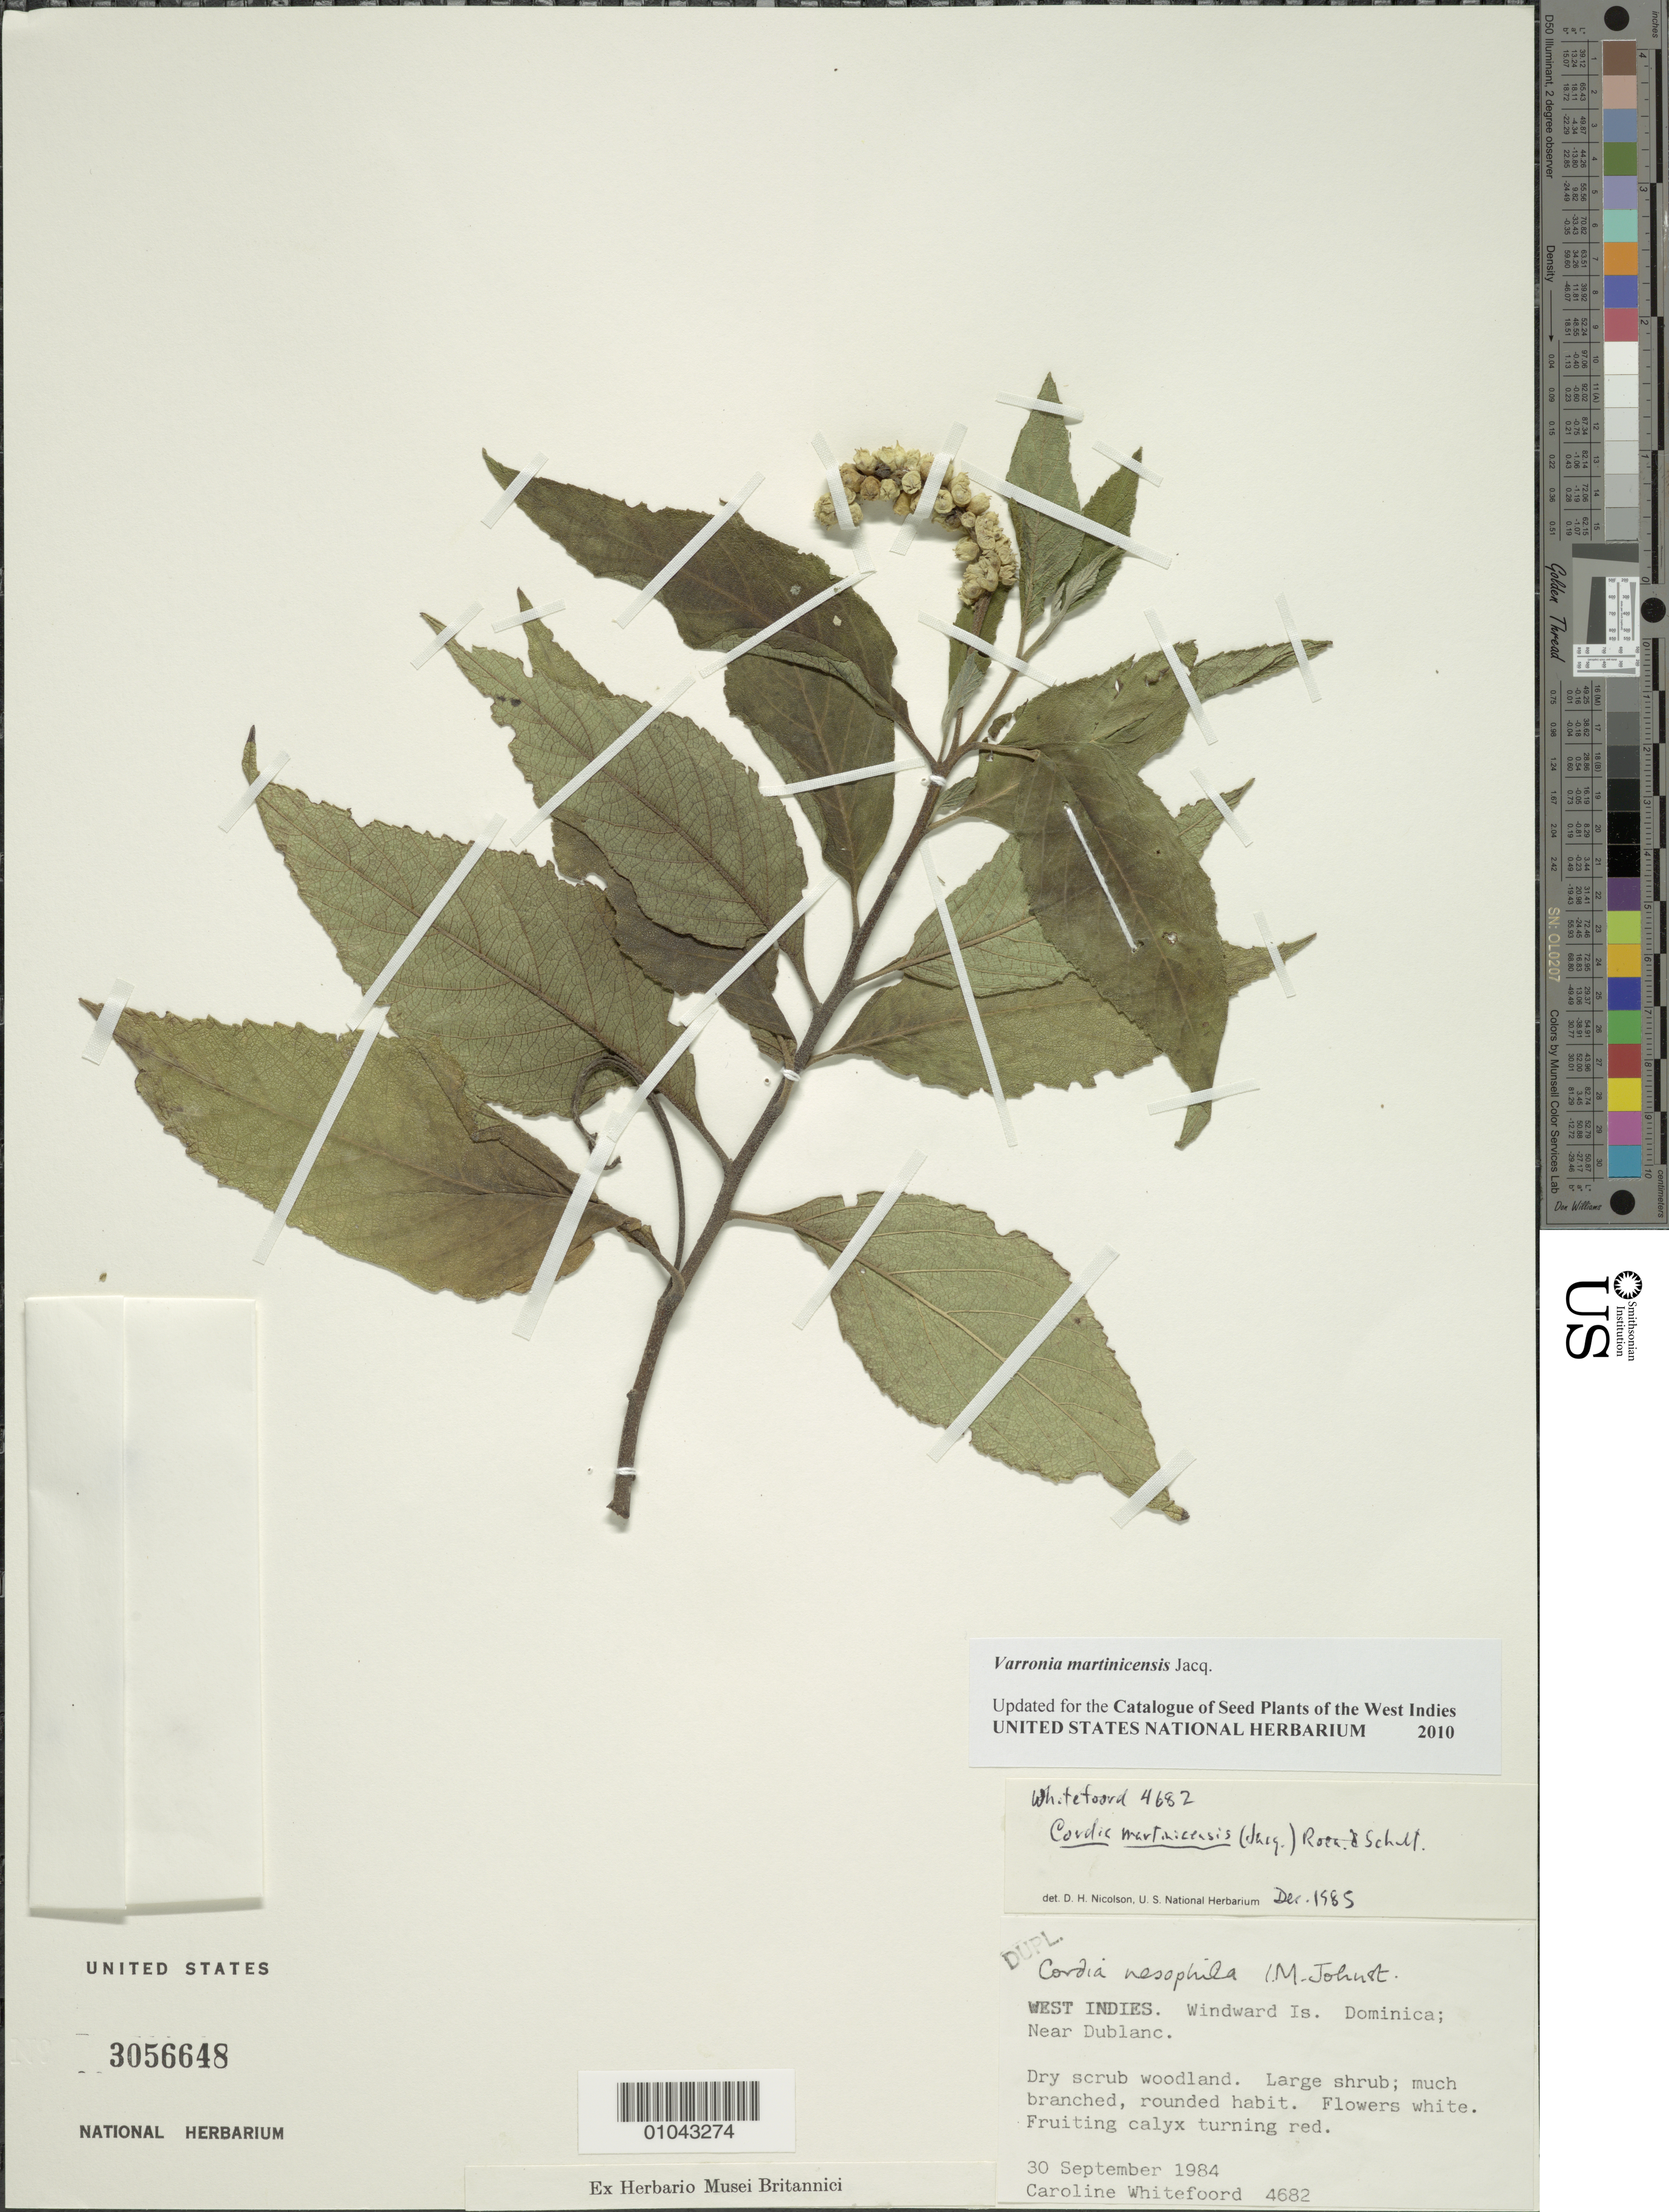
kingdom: Plantae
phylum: Tracheophyta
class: Magnoliopsida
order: Boraginales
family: Cordiaceae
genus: Varronia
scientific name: Varronia martinicensis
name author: Jacq.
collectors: C. Whitefoord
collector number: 4682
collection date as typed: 30 Sep 1984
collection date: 1984-09-30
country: Dominica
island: Dominica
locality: Dublanc, near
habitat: Dry scrub woodland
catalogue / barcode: US 3056648